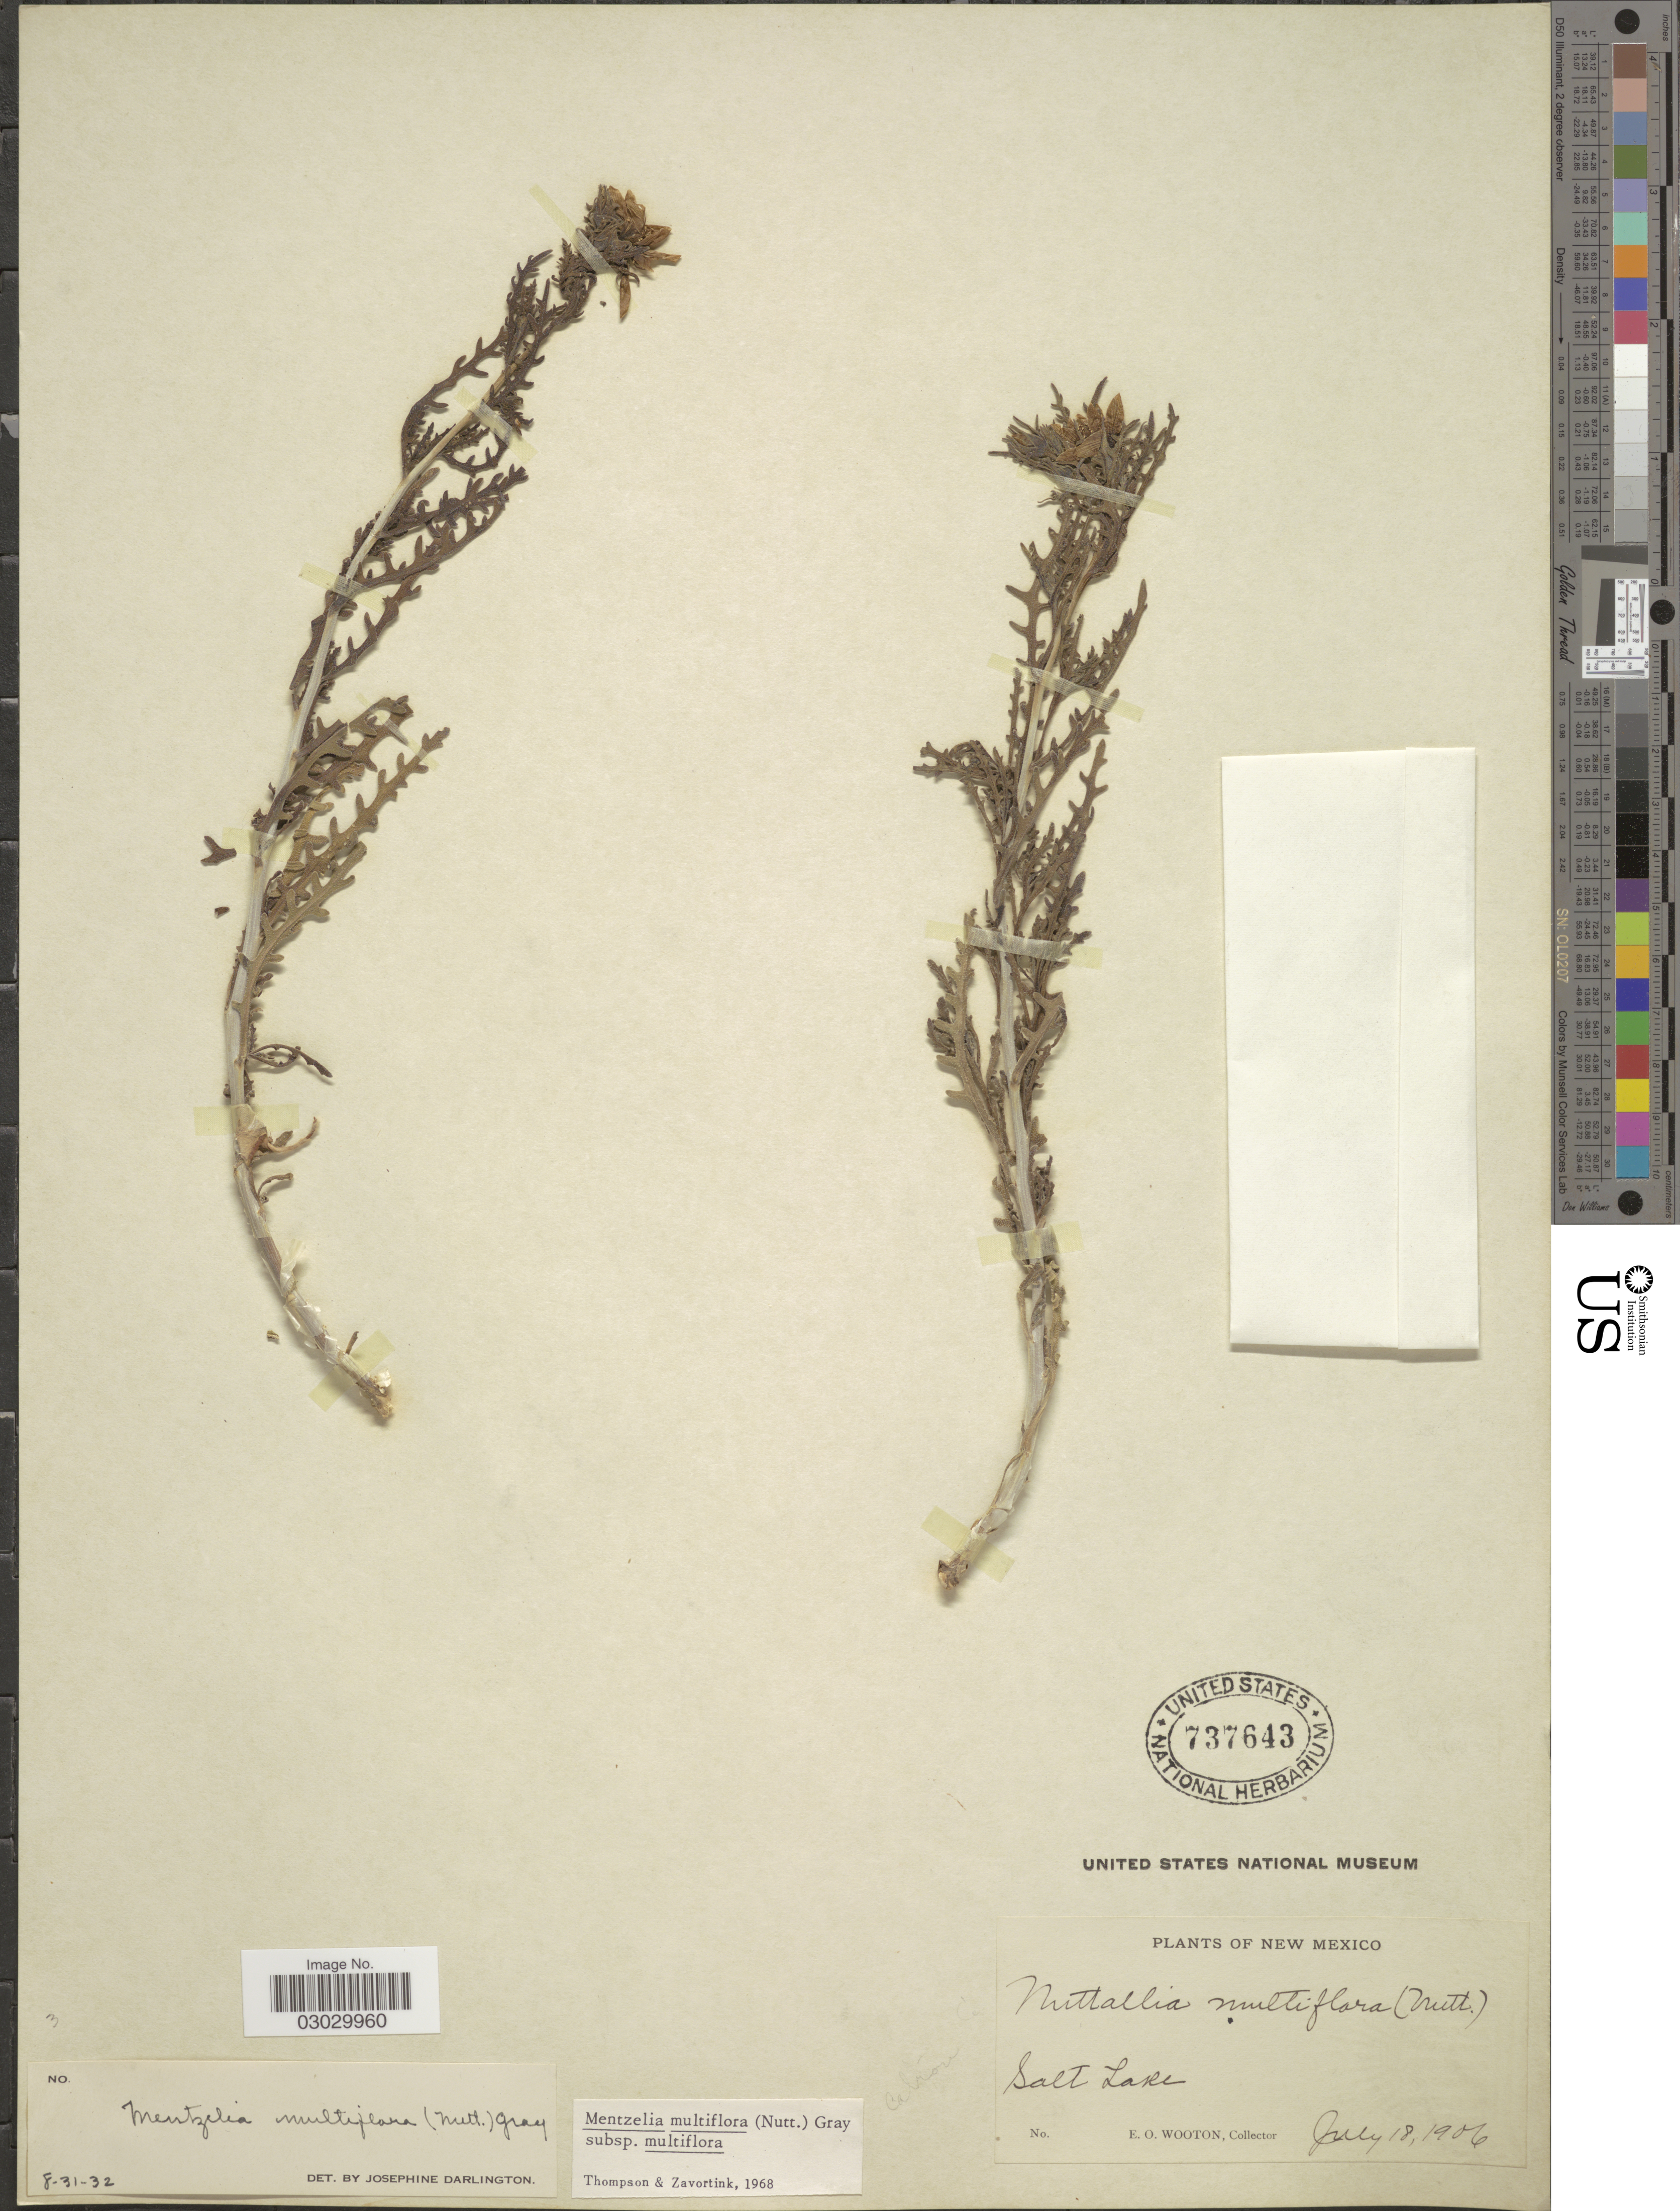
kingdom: Plantae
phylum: Tracheophyta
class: Magnoliopsida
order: Cornales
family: Loasaceae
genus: Mentzelia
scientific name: Mentzelia multiflora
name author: (Nutt.) A. Gray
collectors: E. O. Wooton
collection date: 1906-07-18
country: United States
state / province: New Mexico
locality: Salt Lake.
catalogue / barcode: US 737643